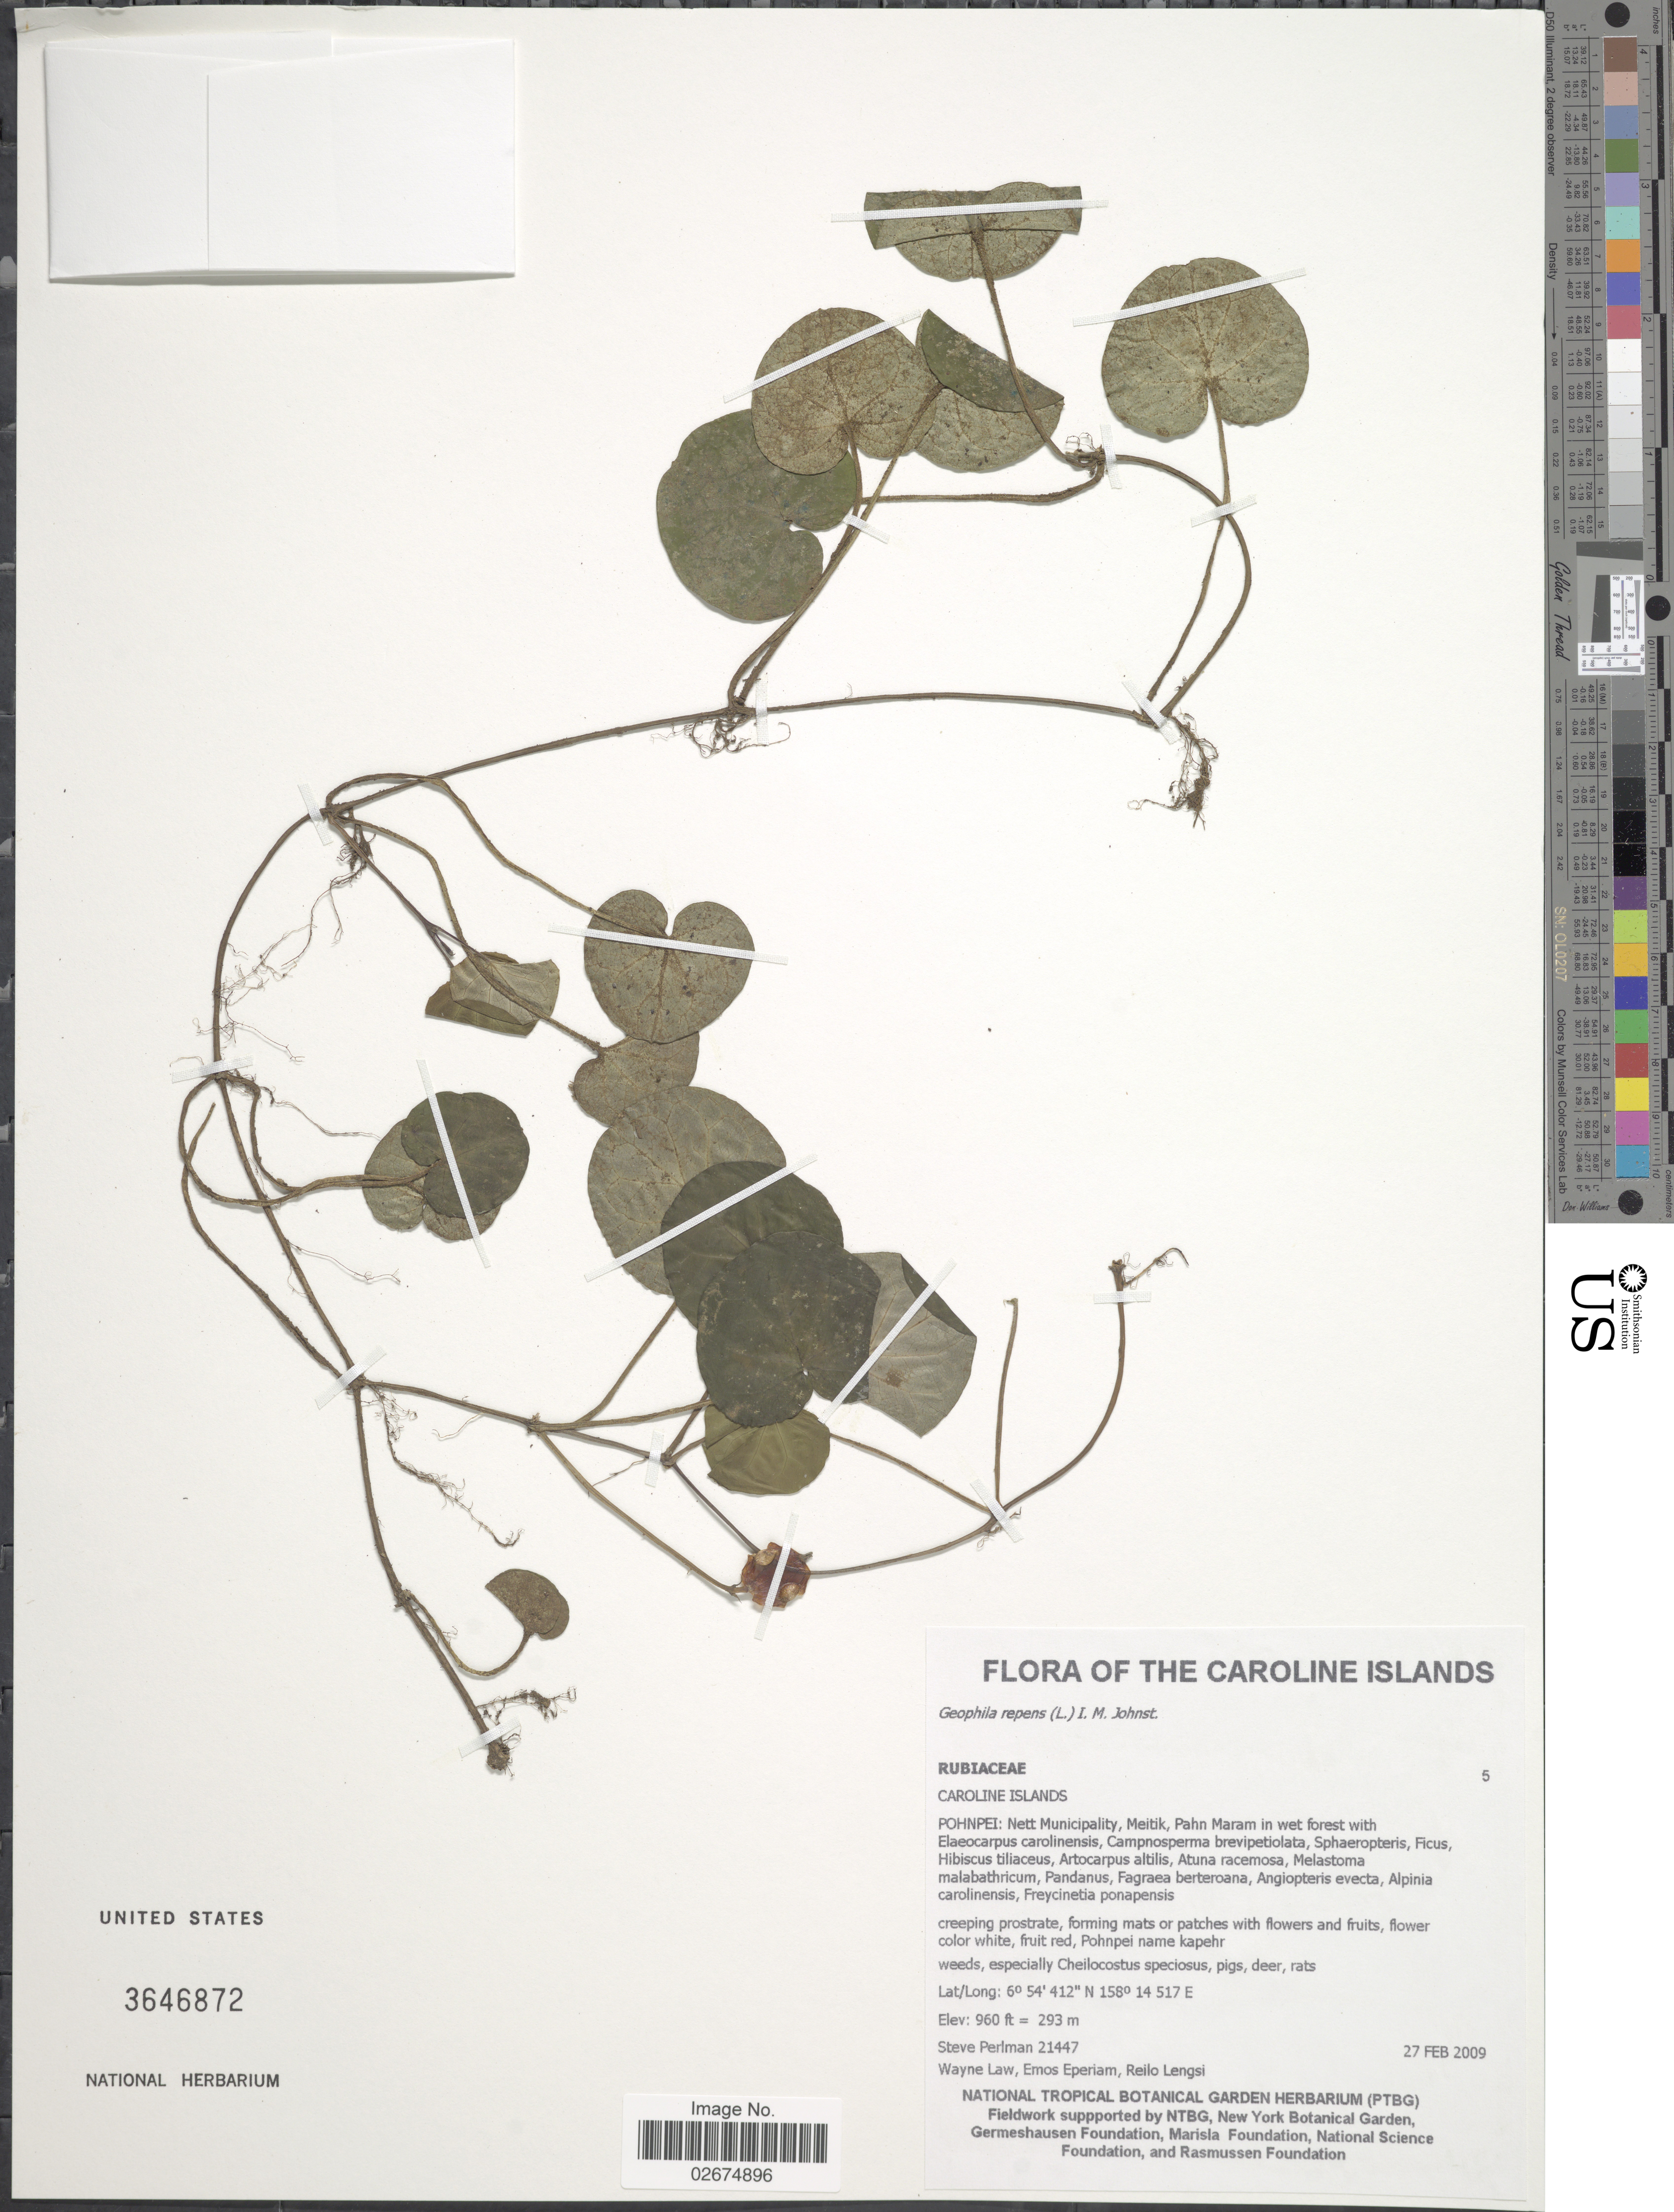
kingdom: Plantae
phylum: Tracheophyta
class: Magnoliopsida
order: Gentianales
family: Rubiaceae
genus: Geophila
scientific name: Geophila repens var. asiatica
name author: (Cham. & Schltdl.) Fosberg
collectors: S. Perlman, W. Law, E. Eperiam & L. Reilo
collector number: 21447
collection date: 2009-02-27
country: Micronesia, Federated States of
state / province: Pohnpei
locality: Caroline Islands. Nett Municipality, Meitik, Pahn Maram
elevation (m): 293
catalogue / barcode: US 3646872